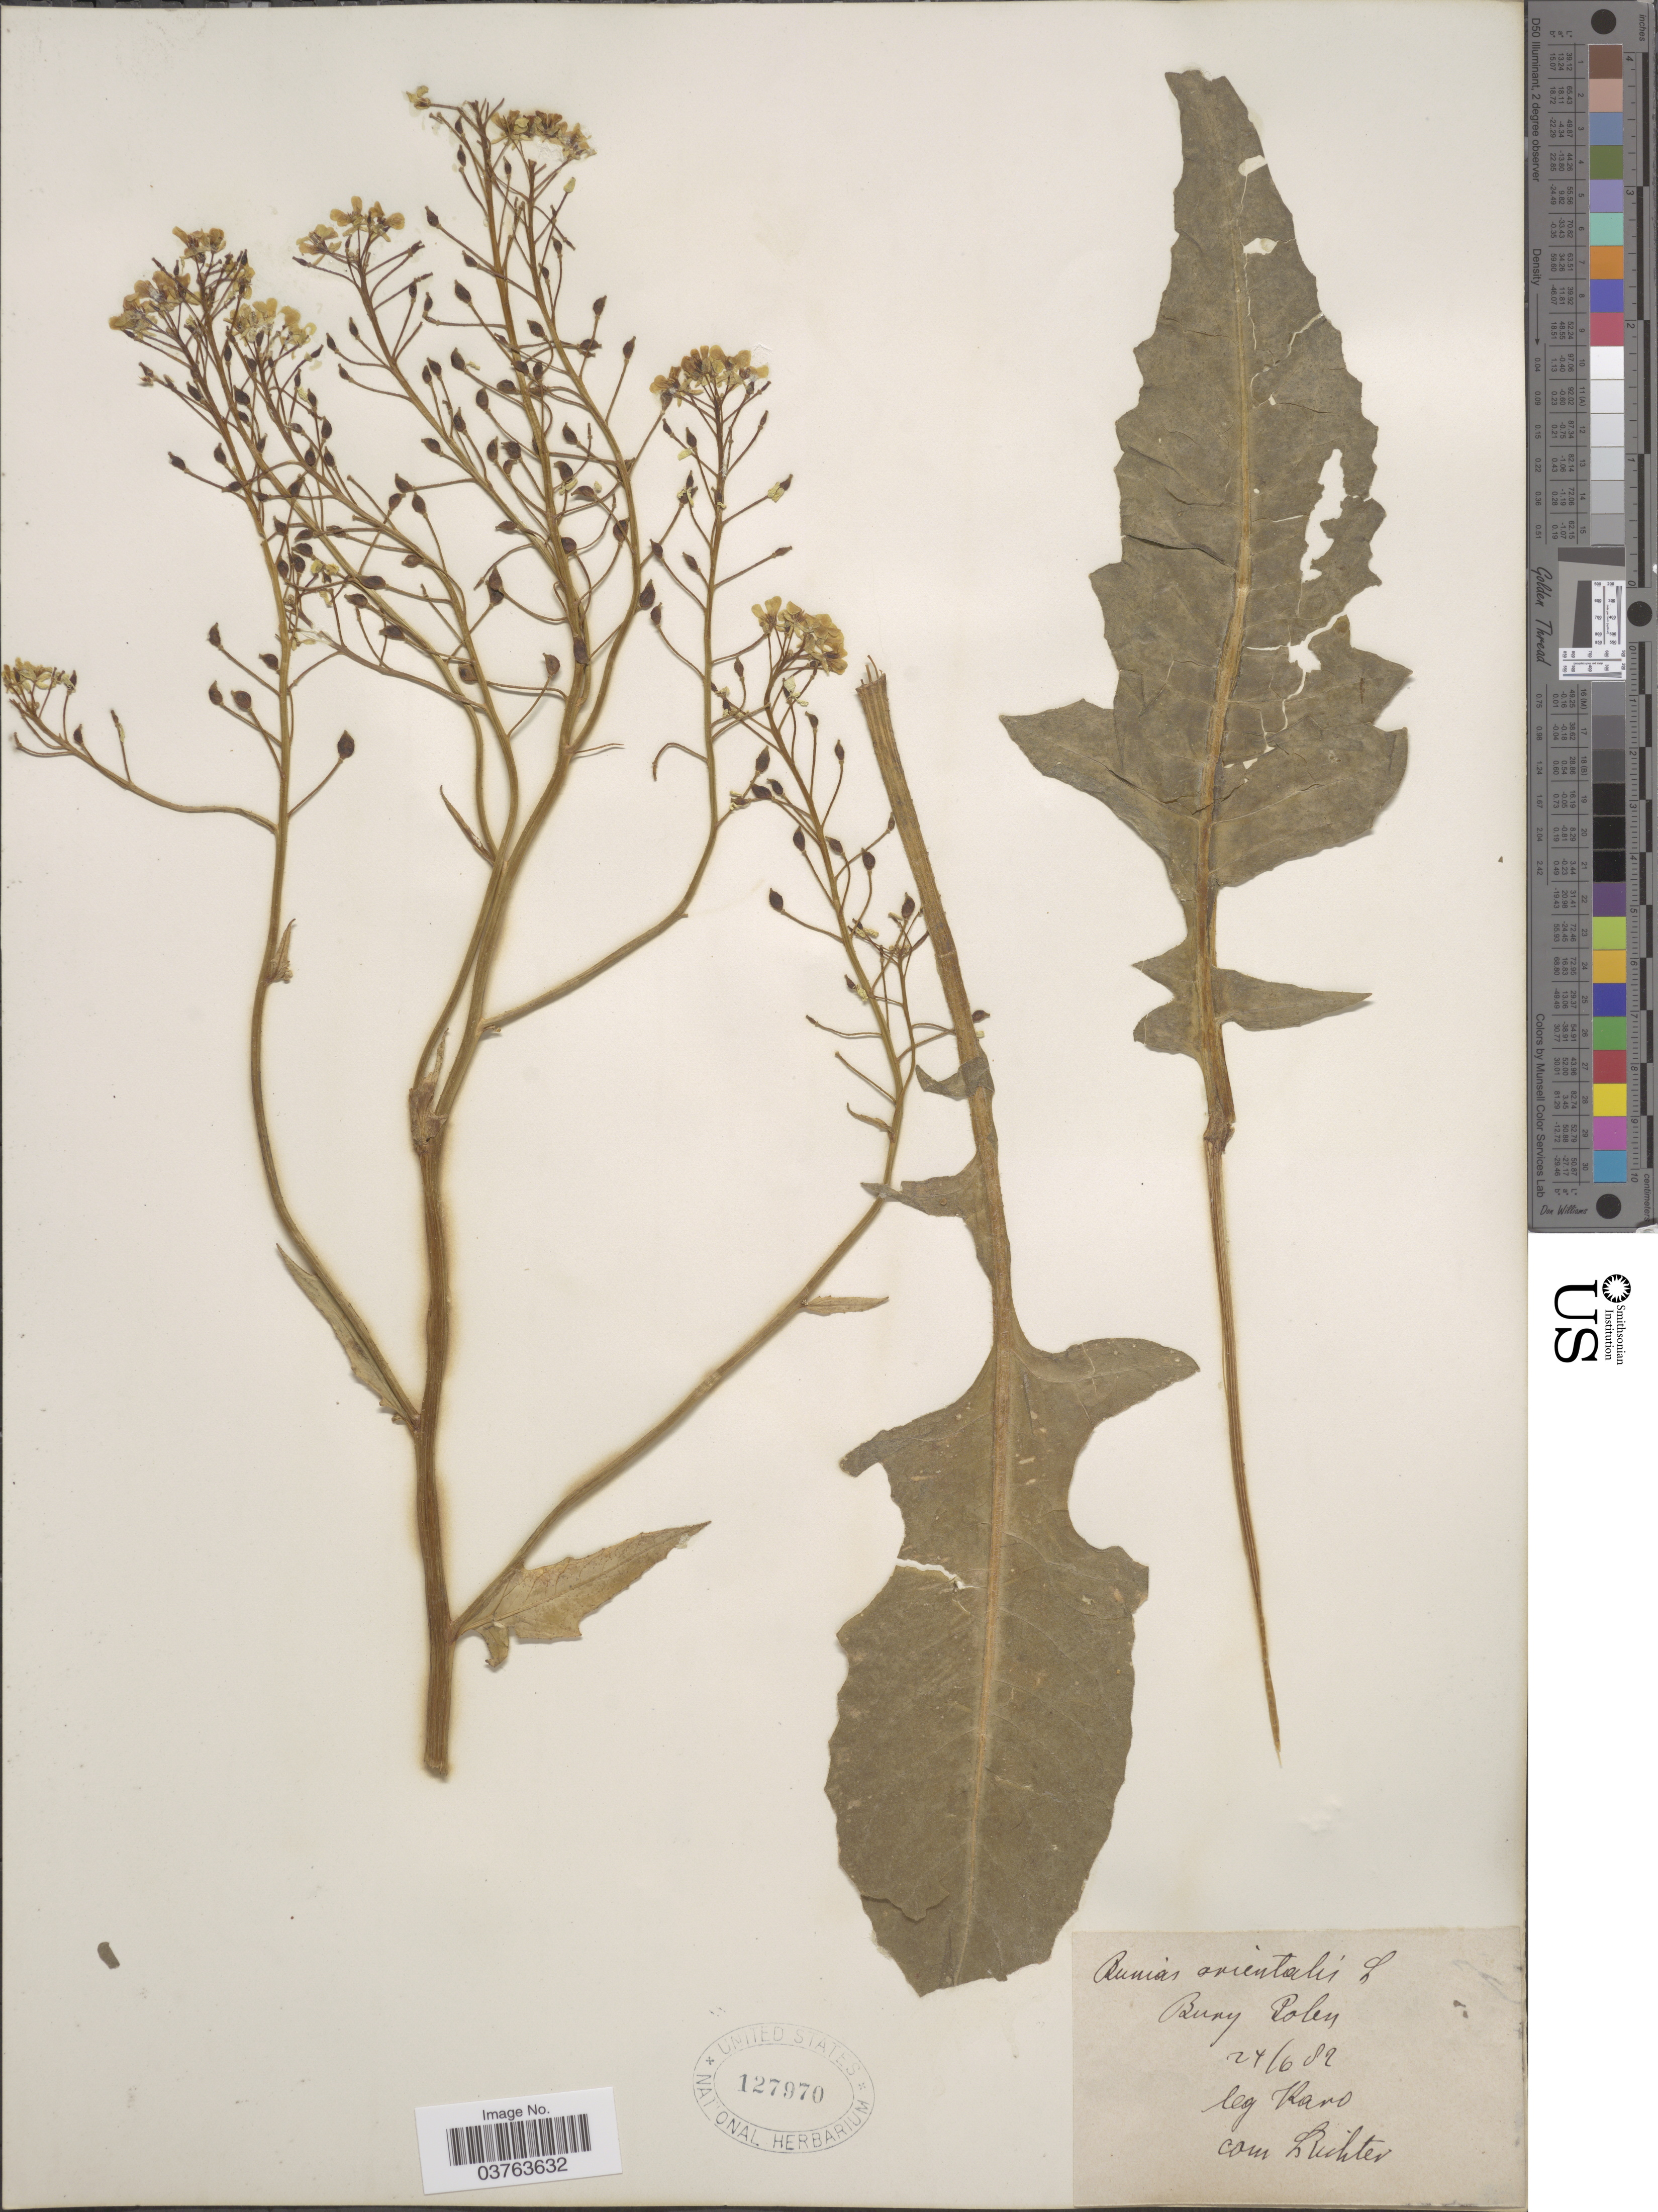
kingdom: Plantae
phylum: Tracheophyta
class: Magnoliopsida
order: Brassicales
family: Brassicaceae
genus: Bunias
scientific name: Bunias orientalis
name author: L.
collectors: Karo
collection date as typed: Transcribed d/m/y: 24/6/82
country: Poland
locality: Bury Polen.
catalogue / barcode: US 127970